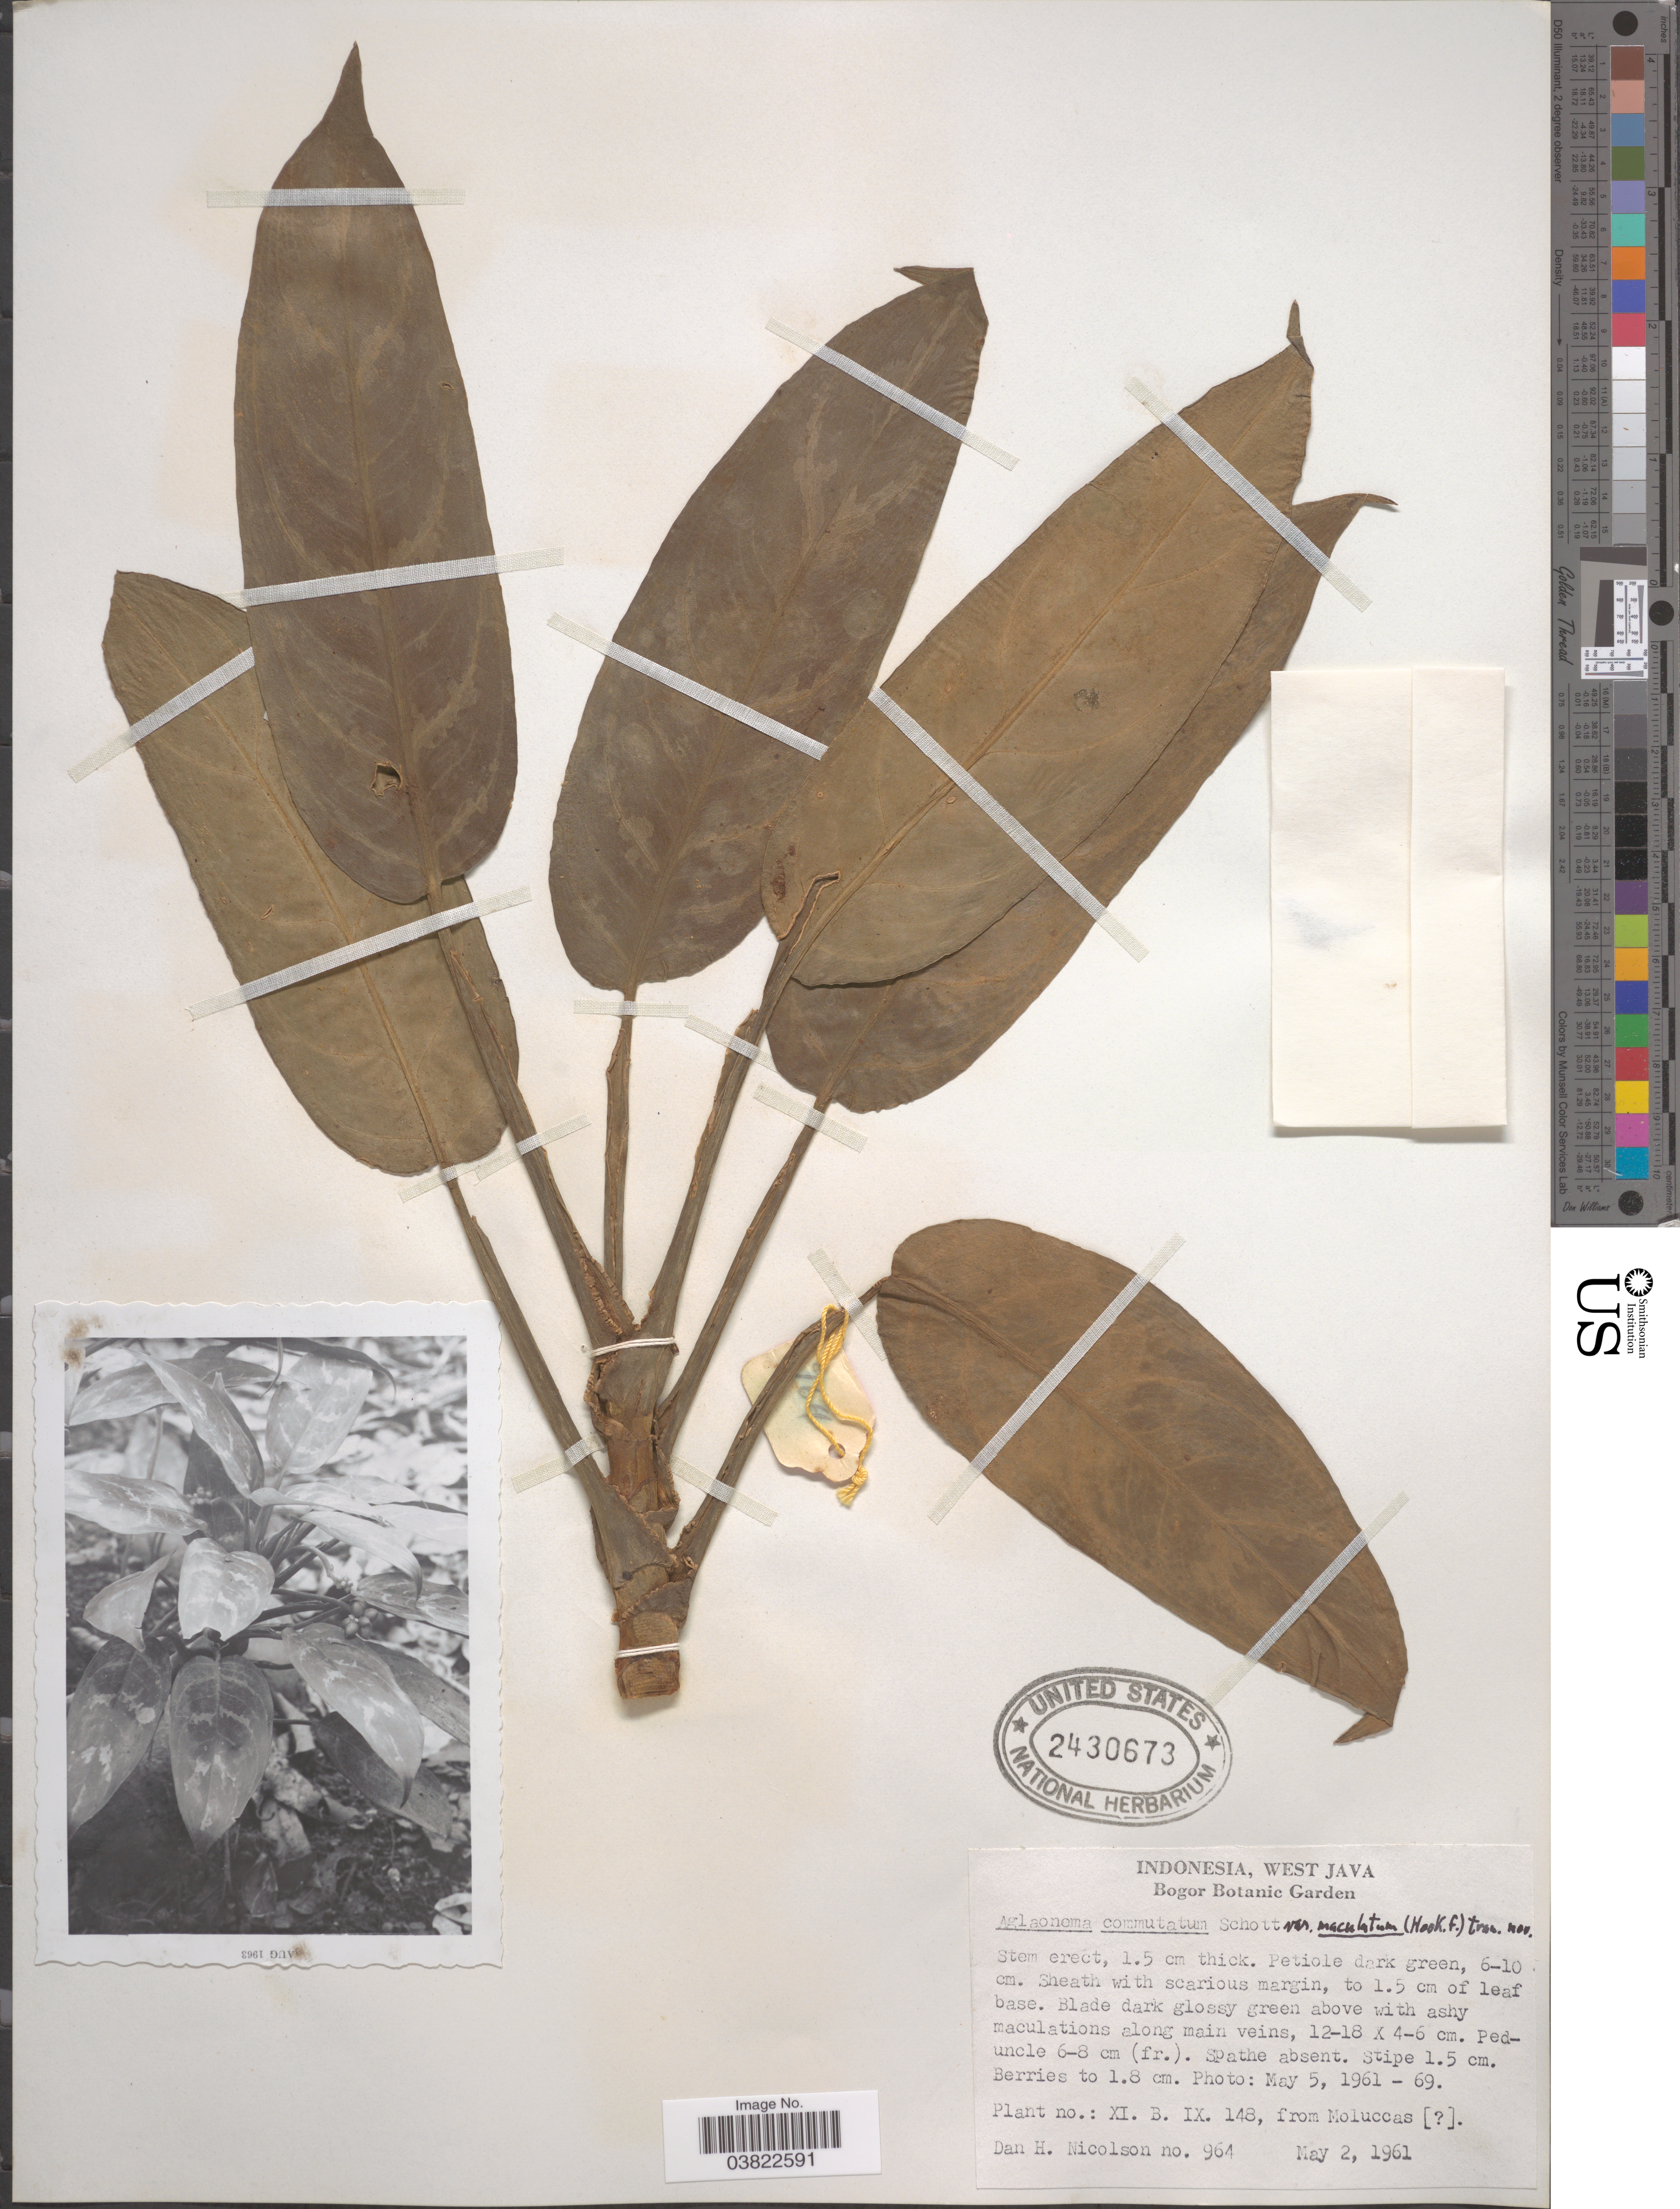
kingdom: Plantae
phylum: Tracheophyta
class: Liliopsida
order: Alismatales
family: Araceae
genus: Aglaonema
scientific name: Aglaonema commutatum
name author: Schott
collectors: D. H. Nicolson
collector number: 964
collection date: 1961-05-02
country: Indonesia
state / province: Java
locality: West Java. Bogor Botanic Garden.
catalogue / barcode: US 2430673